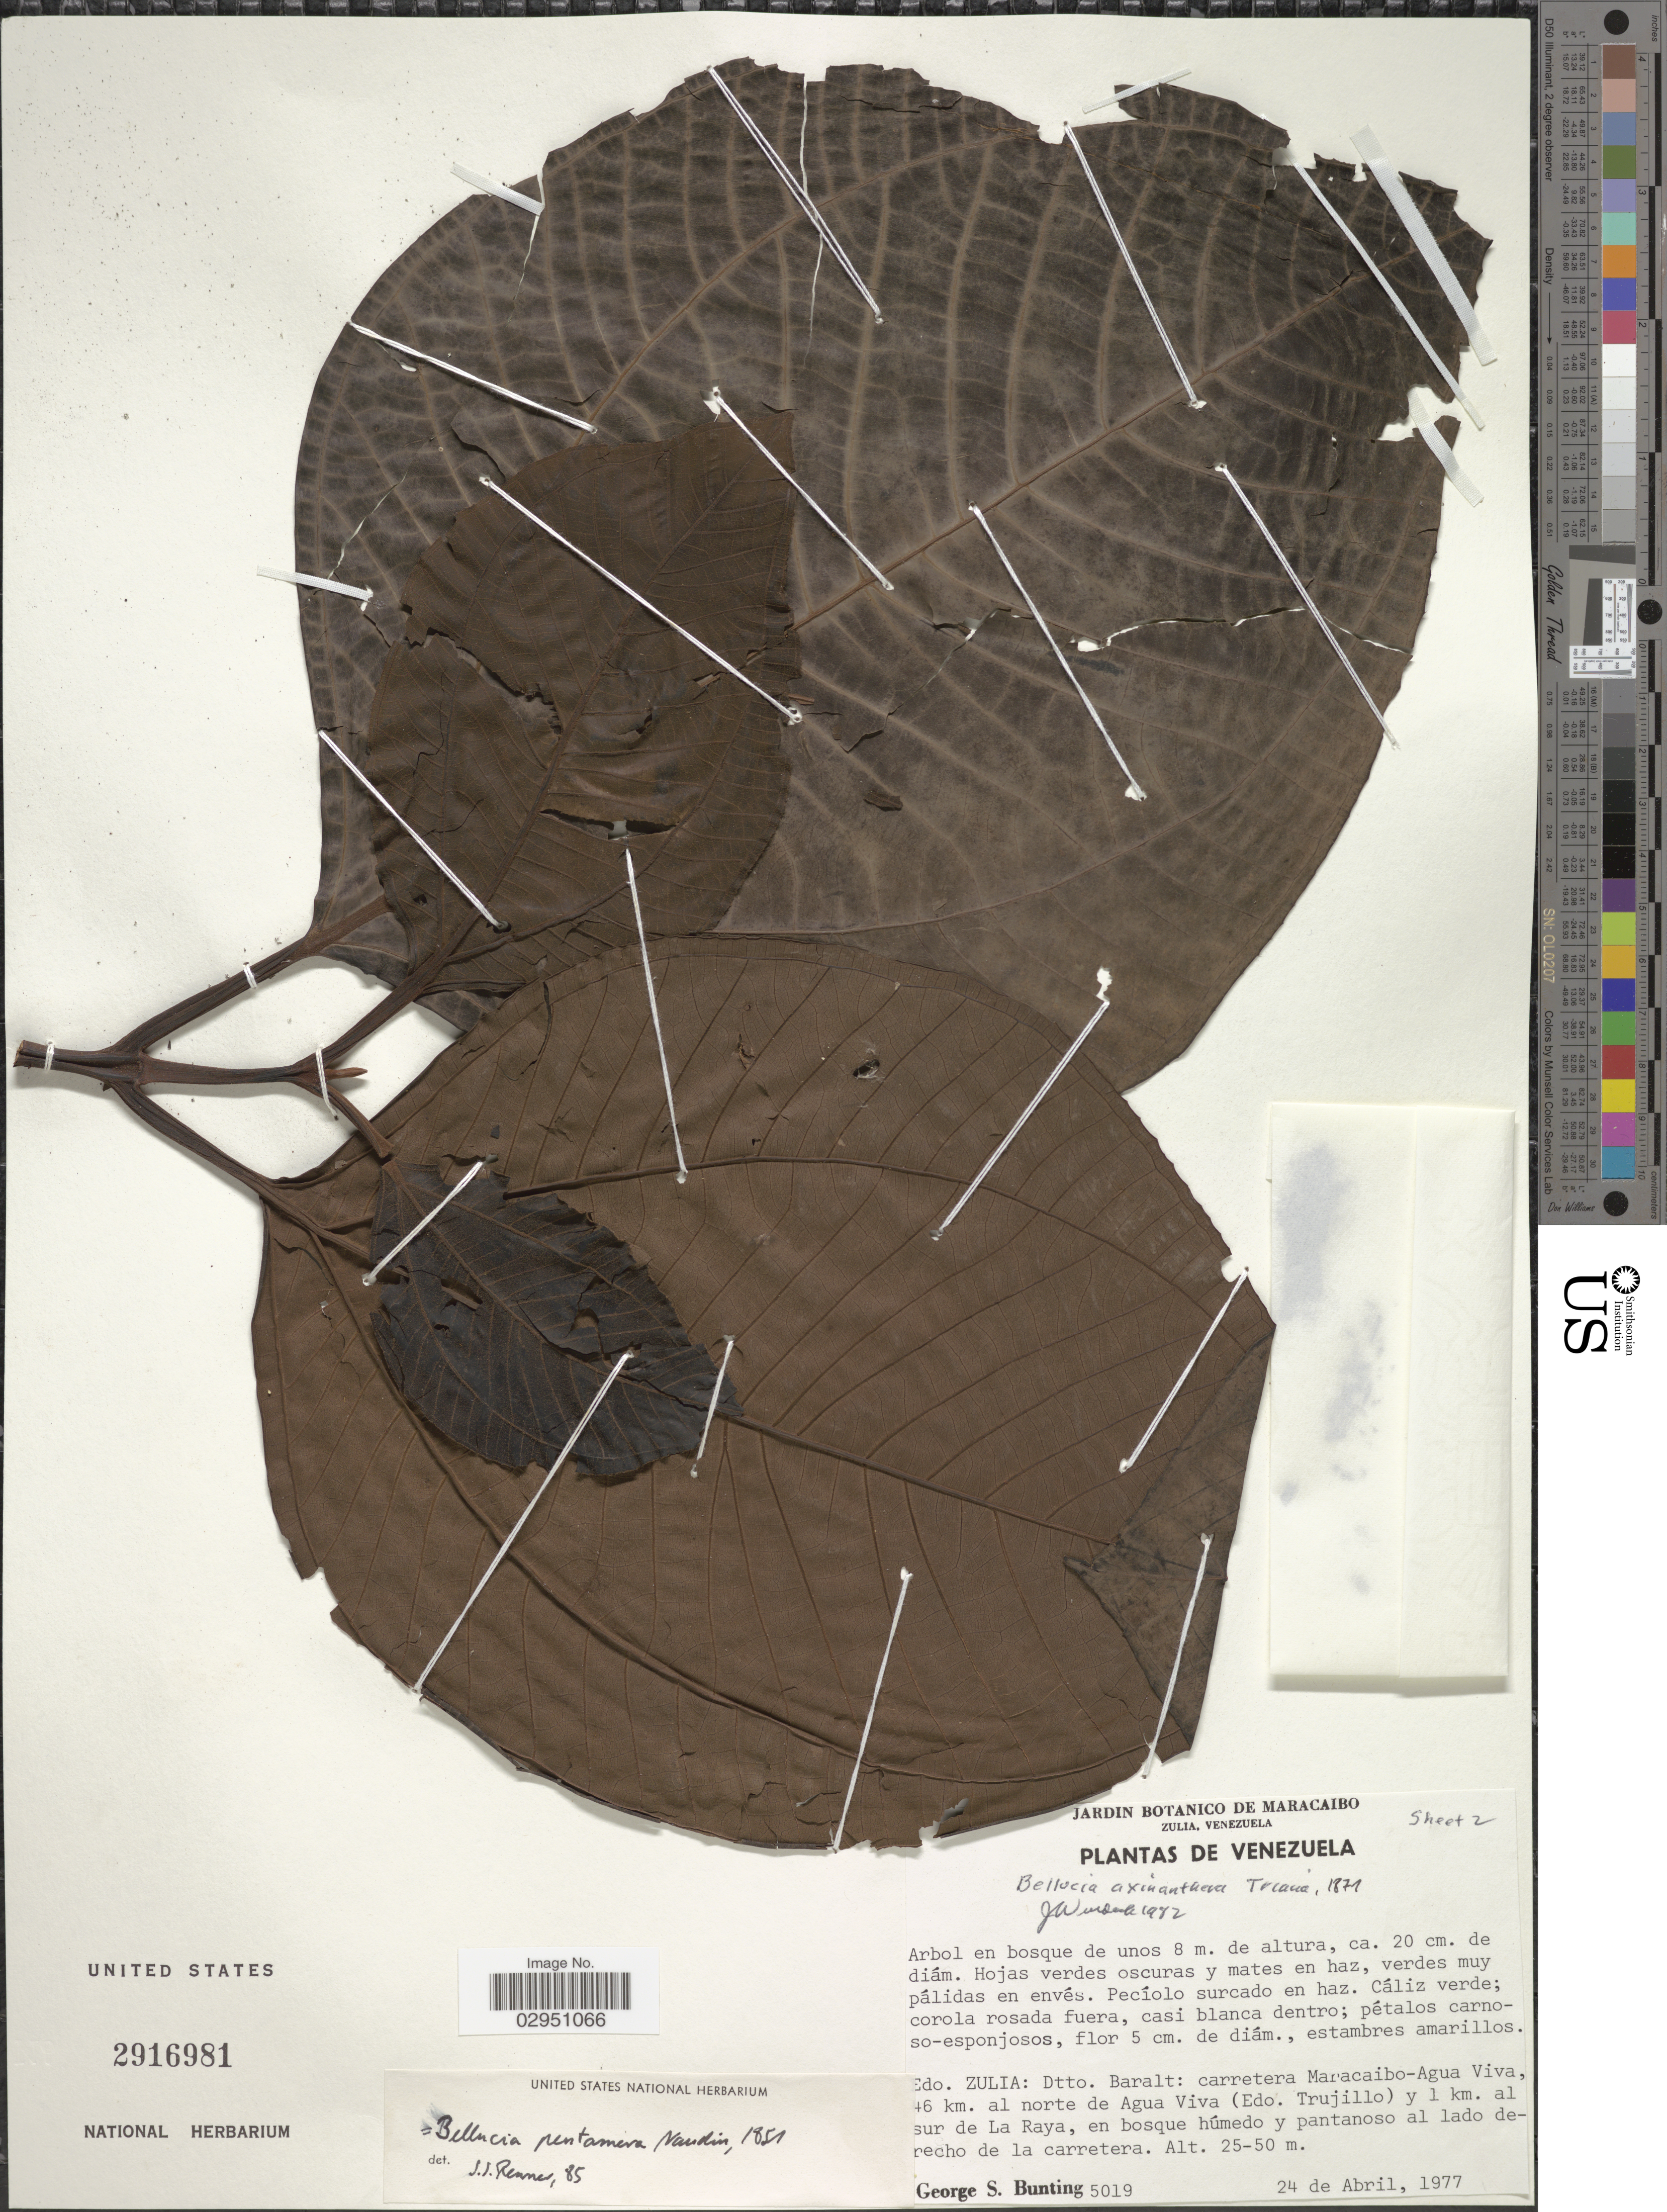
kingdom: Plantae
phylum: Tracheophyta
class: Magnoliopsida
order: Myrtales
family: Melastomataceae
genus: Bellucia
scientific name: Bellucia pentamera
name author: Naudin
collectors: G. S. Bunting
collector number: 5019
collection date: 1977-04-24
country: Venezuela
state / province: Zulia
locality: Dtto. Baralt: carretera Maracaibo-Agua Viva, 46 km. al norte de Agua Viva (Edo. Trujillo) y 1 km. al sur de La Raya.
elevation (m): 25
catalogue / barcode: US 2916981